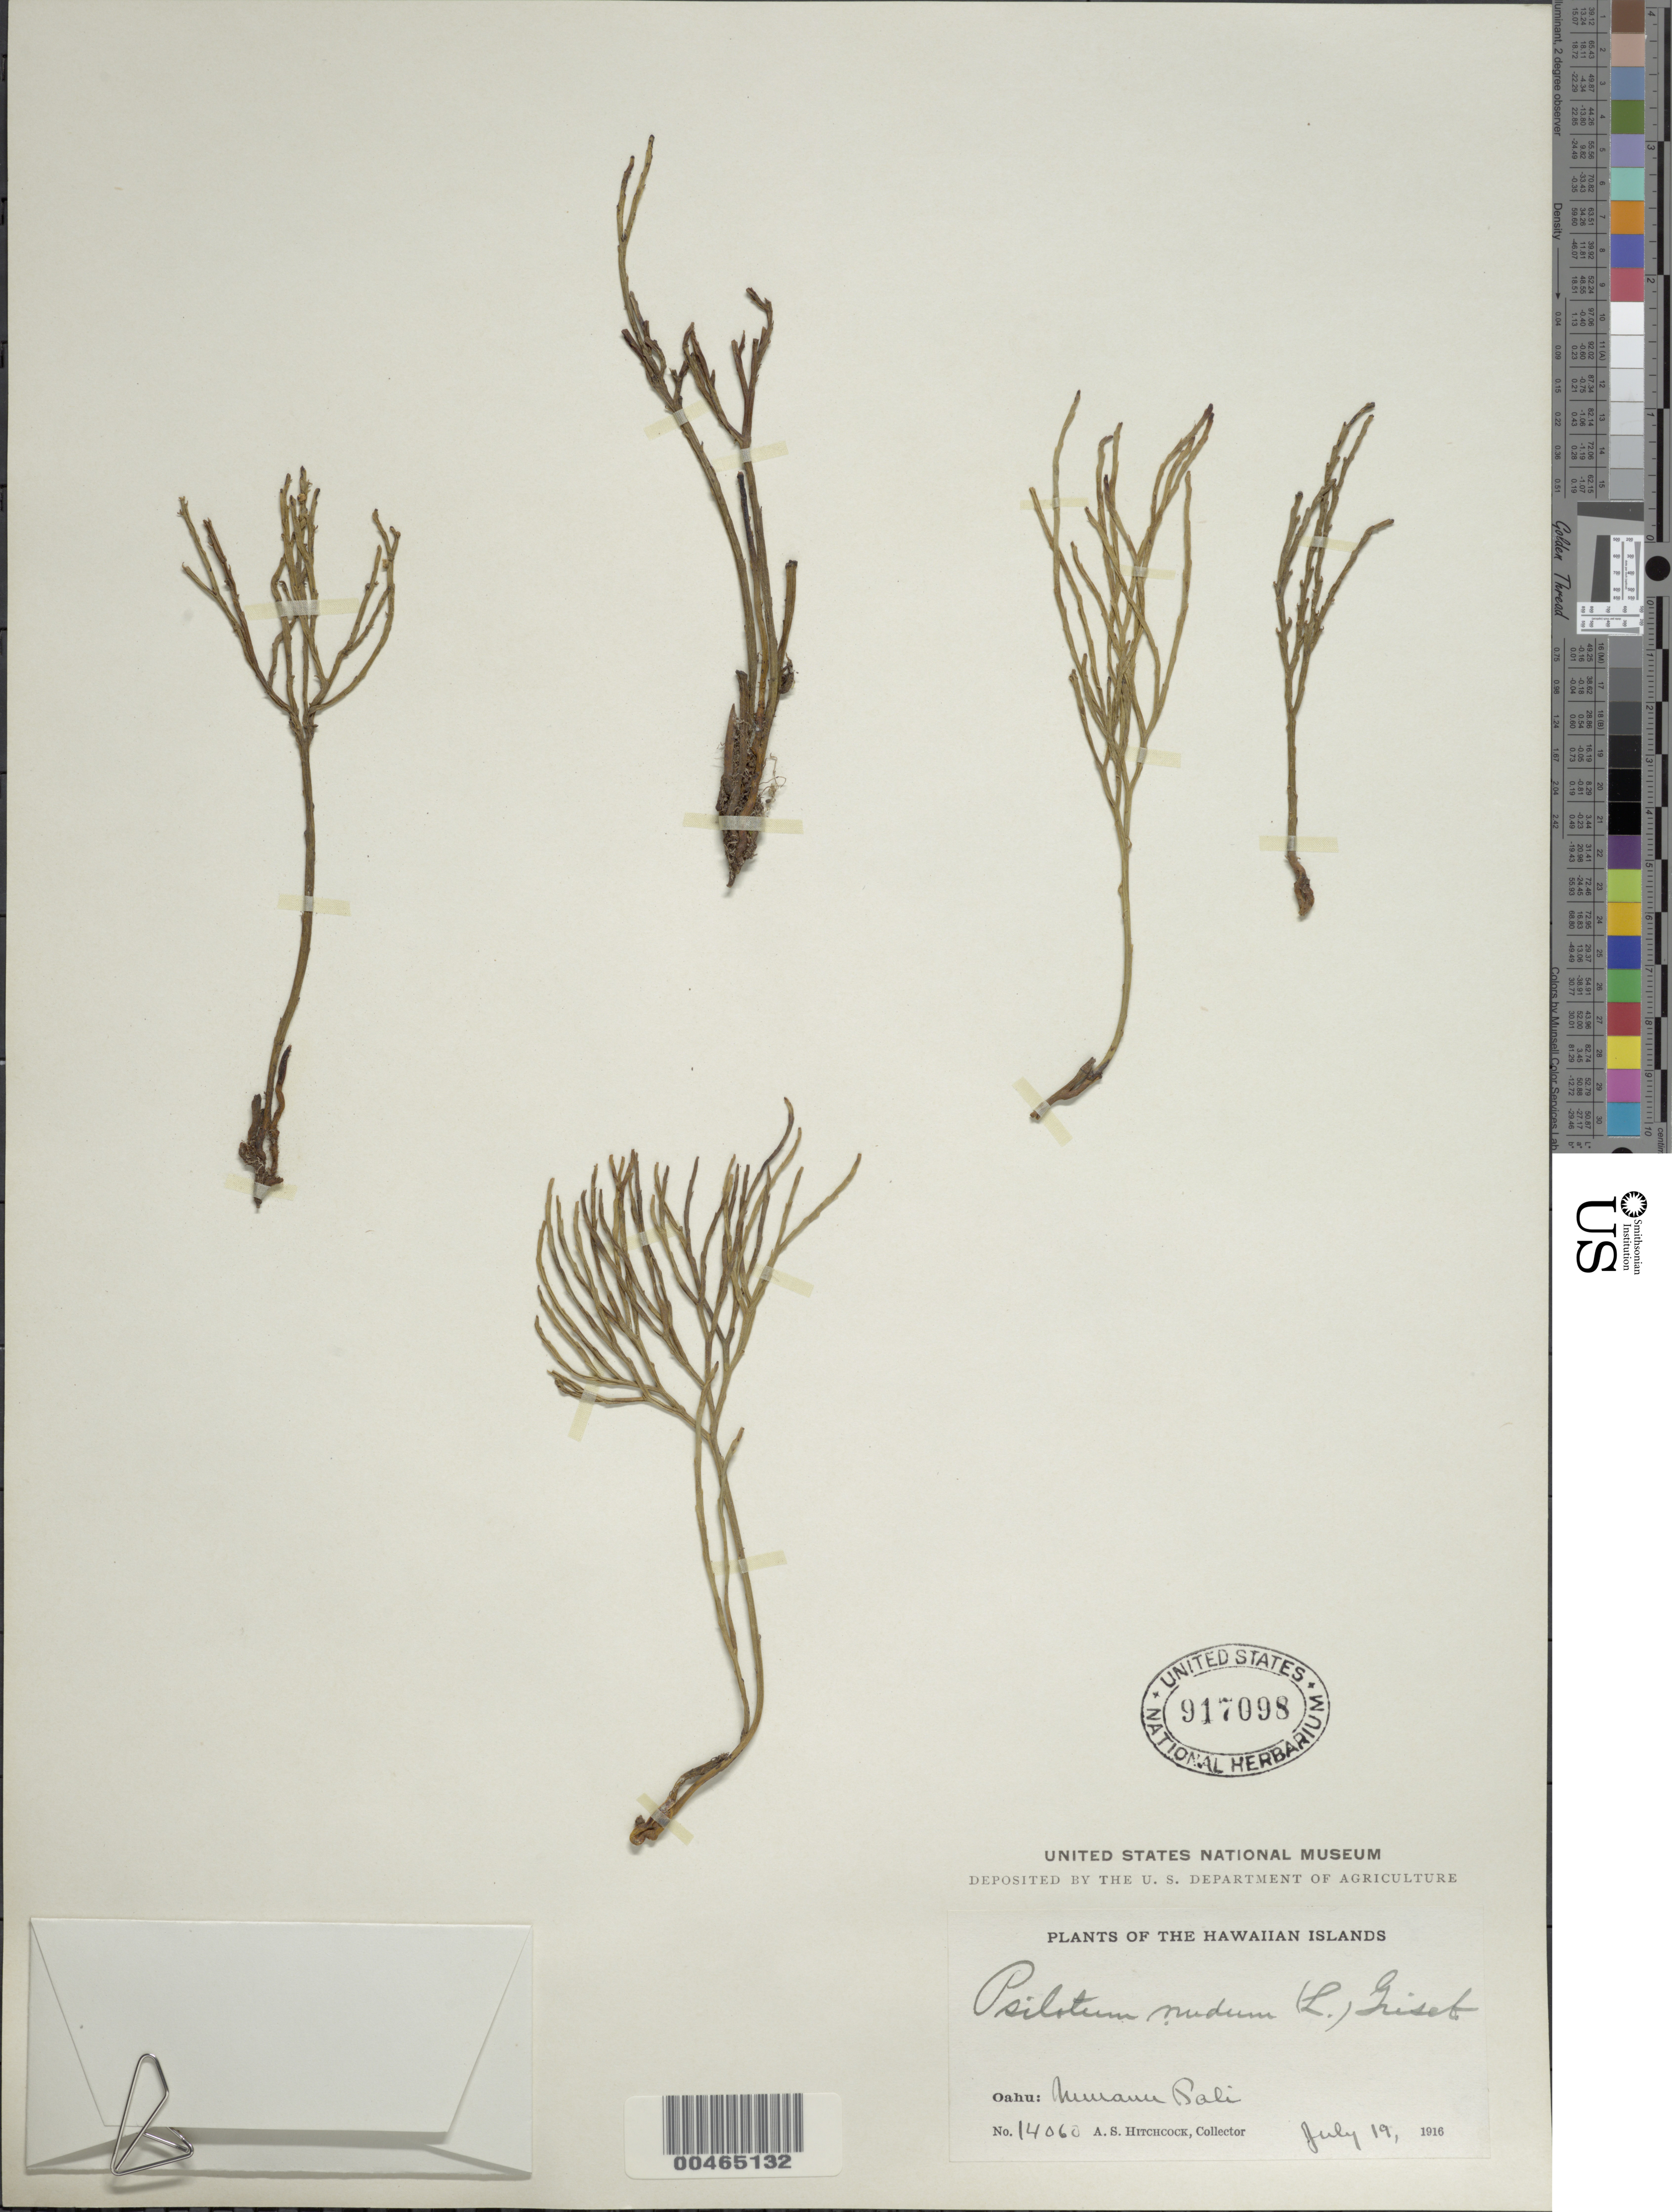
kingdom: Plantae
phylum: Tracheophyta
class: Polypodiopsida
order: Psilotales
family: Psilotaceae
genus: Psilotum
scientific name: Psilotum nudum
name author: (L.) P. Beauv.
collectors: A. S. Hitchcock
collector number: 14060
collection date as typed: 19 Jul 1916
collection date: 1916-07-19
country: United States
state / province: Hawaii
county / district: Honolulu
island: Oahu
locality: Nuuanu Pali, Oahu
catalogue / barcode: US 917098